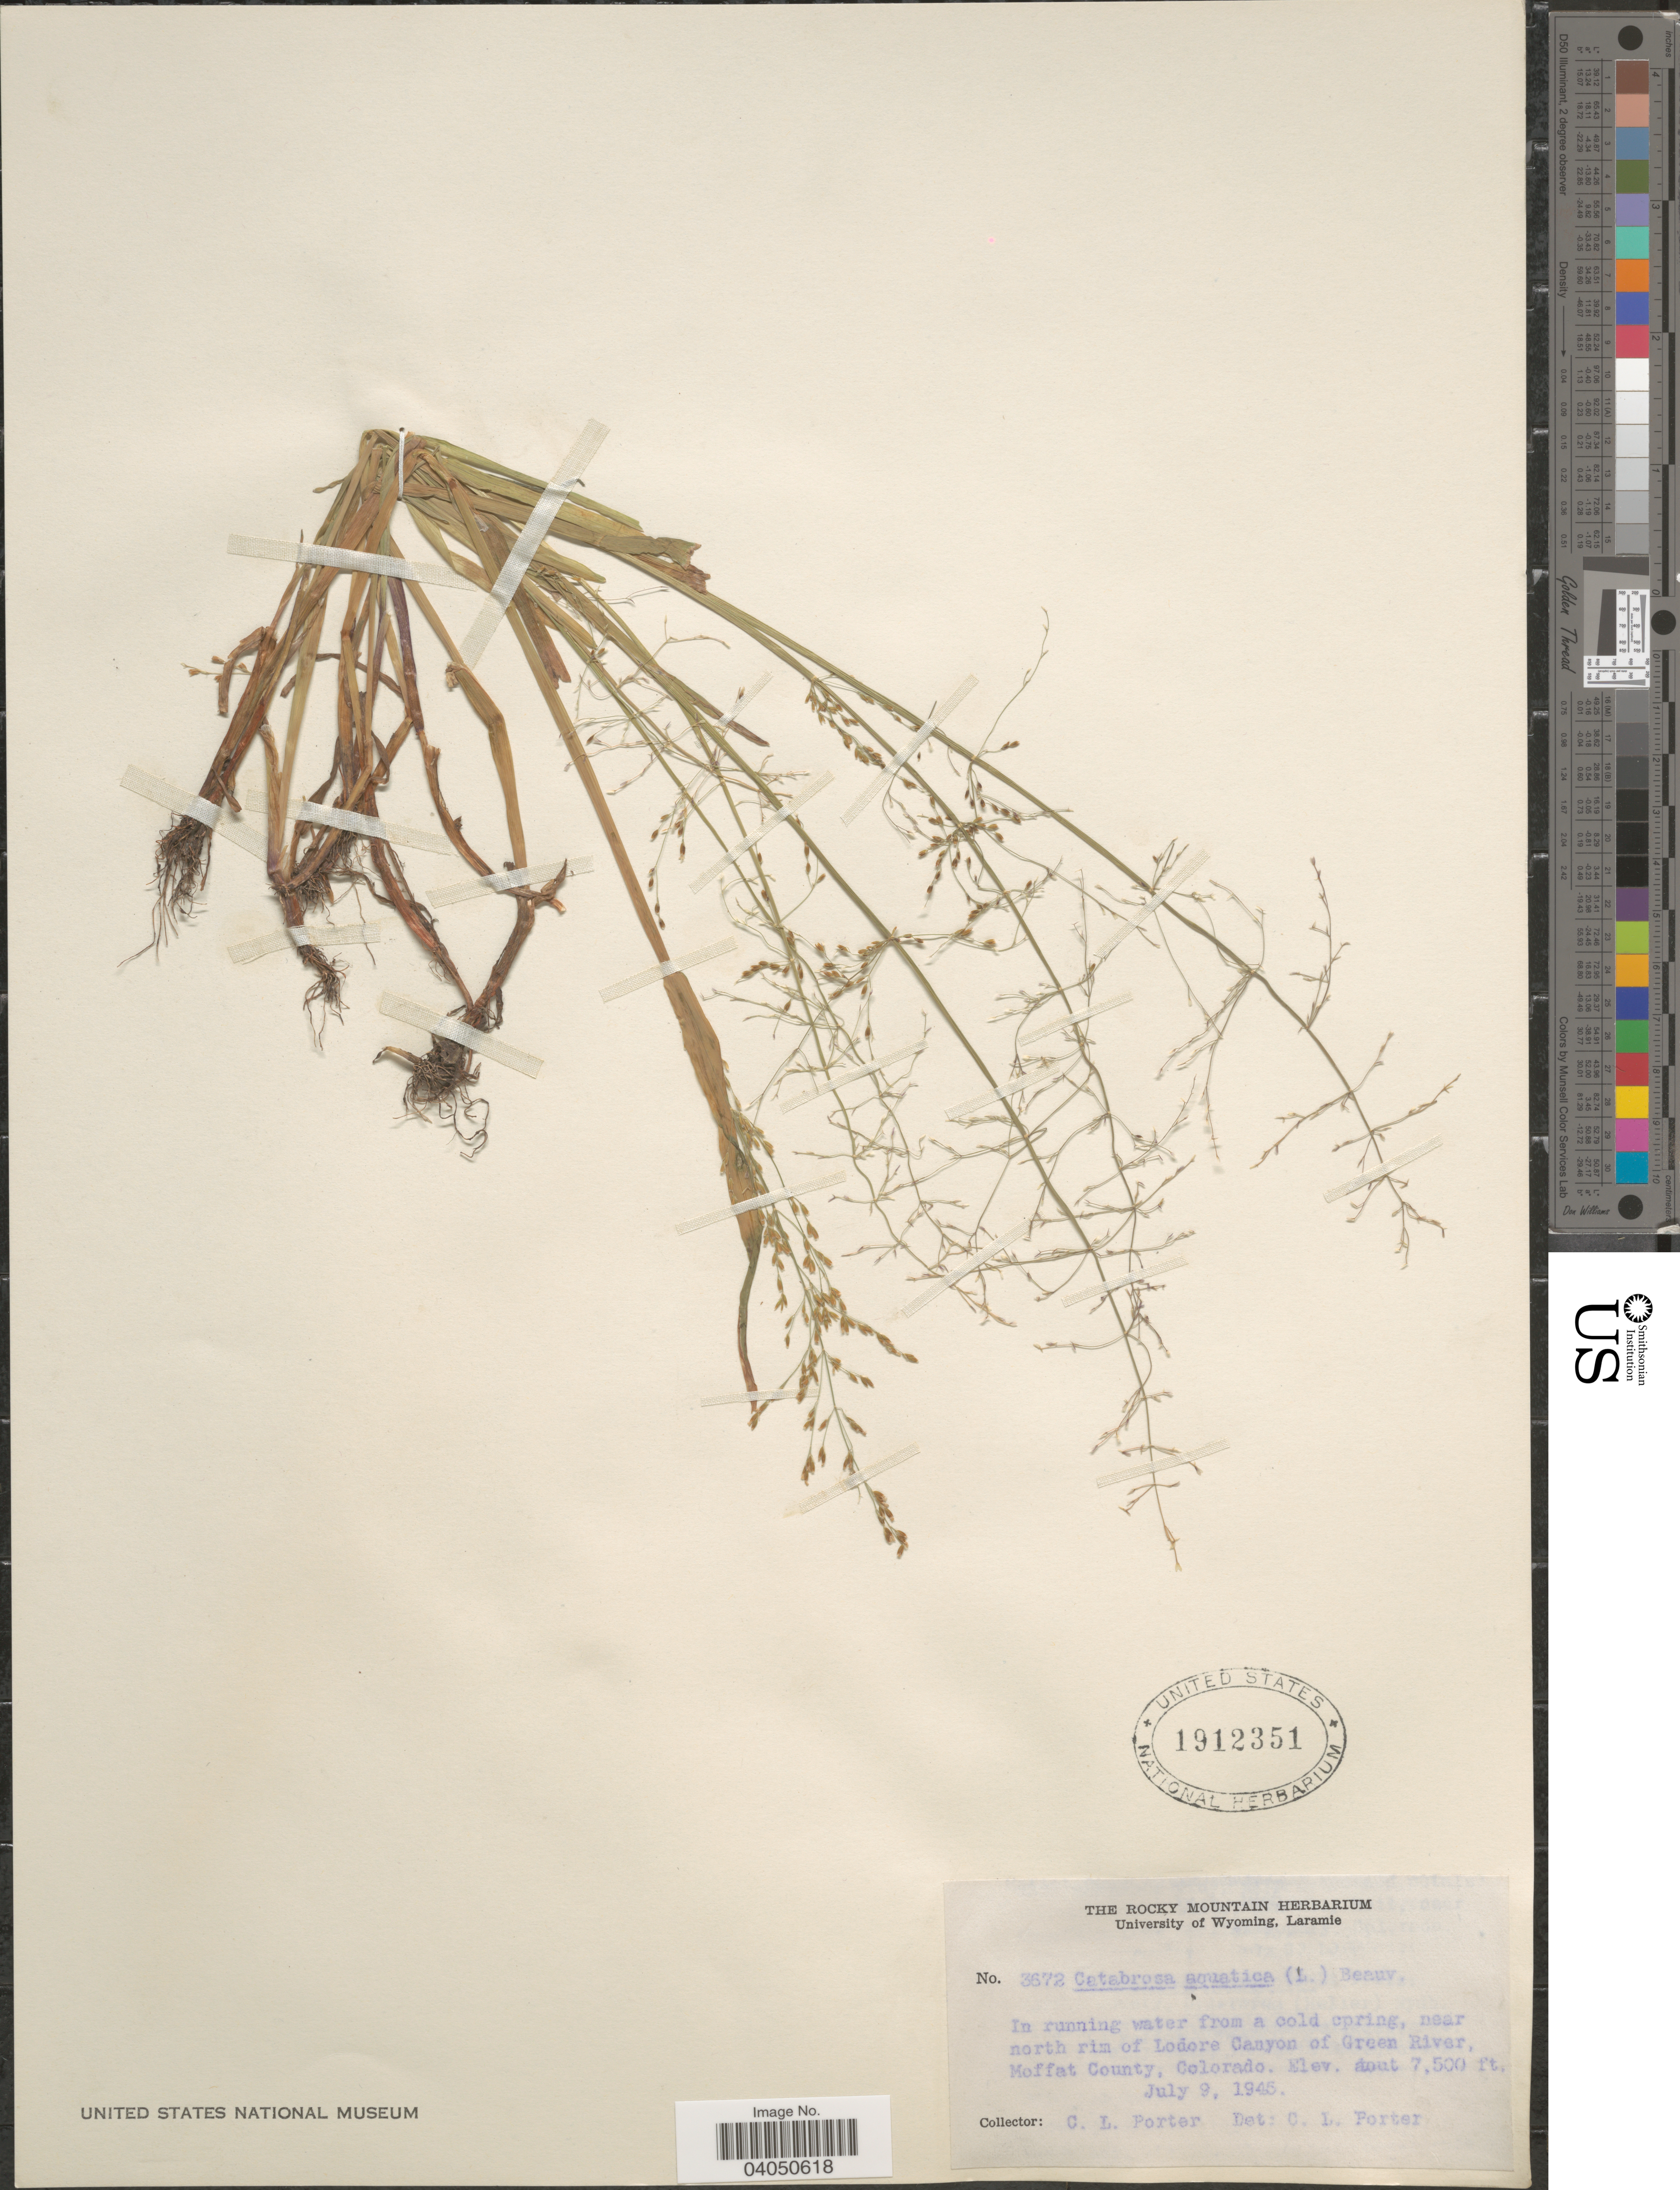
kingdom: Plantae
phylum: Tracheophyta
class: Liliopsida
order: Poales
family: Poaceae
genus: Catabrosa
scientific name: Catabrosa aquatica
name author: (L.) P. Beauv.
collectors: C. L. Porter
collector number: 3672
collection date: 1945-07-09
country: United States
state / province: Colorado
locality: In running water from a cold spring, near north rim of Lodore Canyon of Green River, Moffat County.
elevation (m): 2286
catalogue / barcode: US 1912351